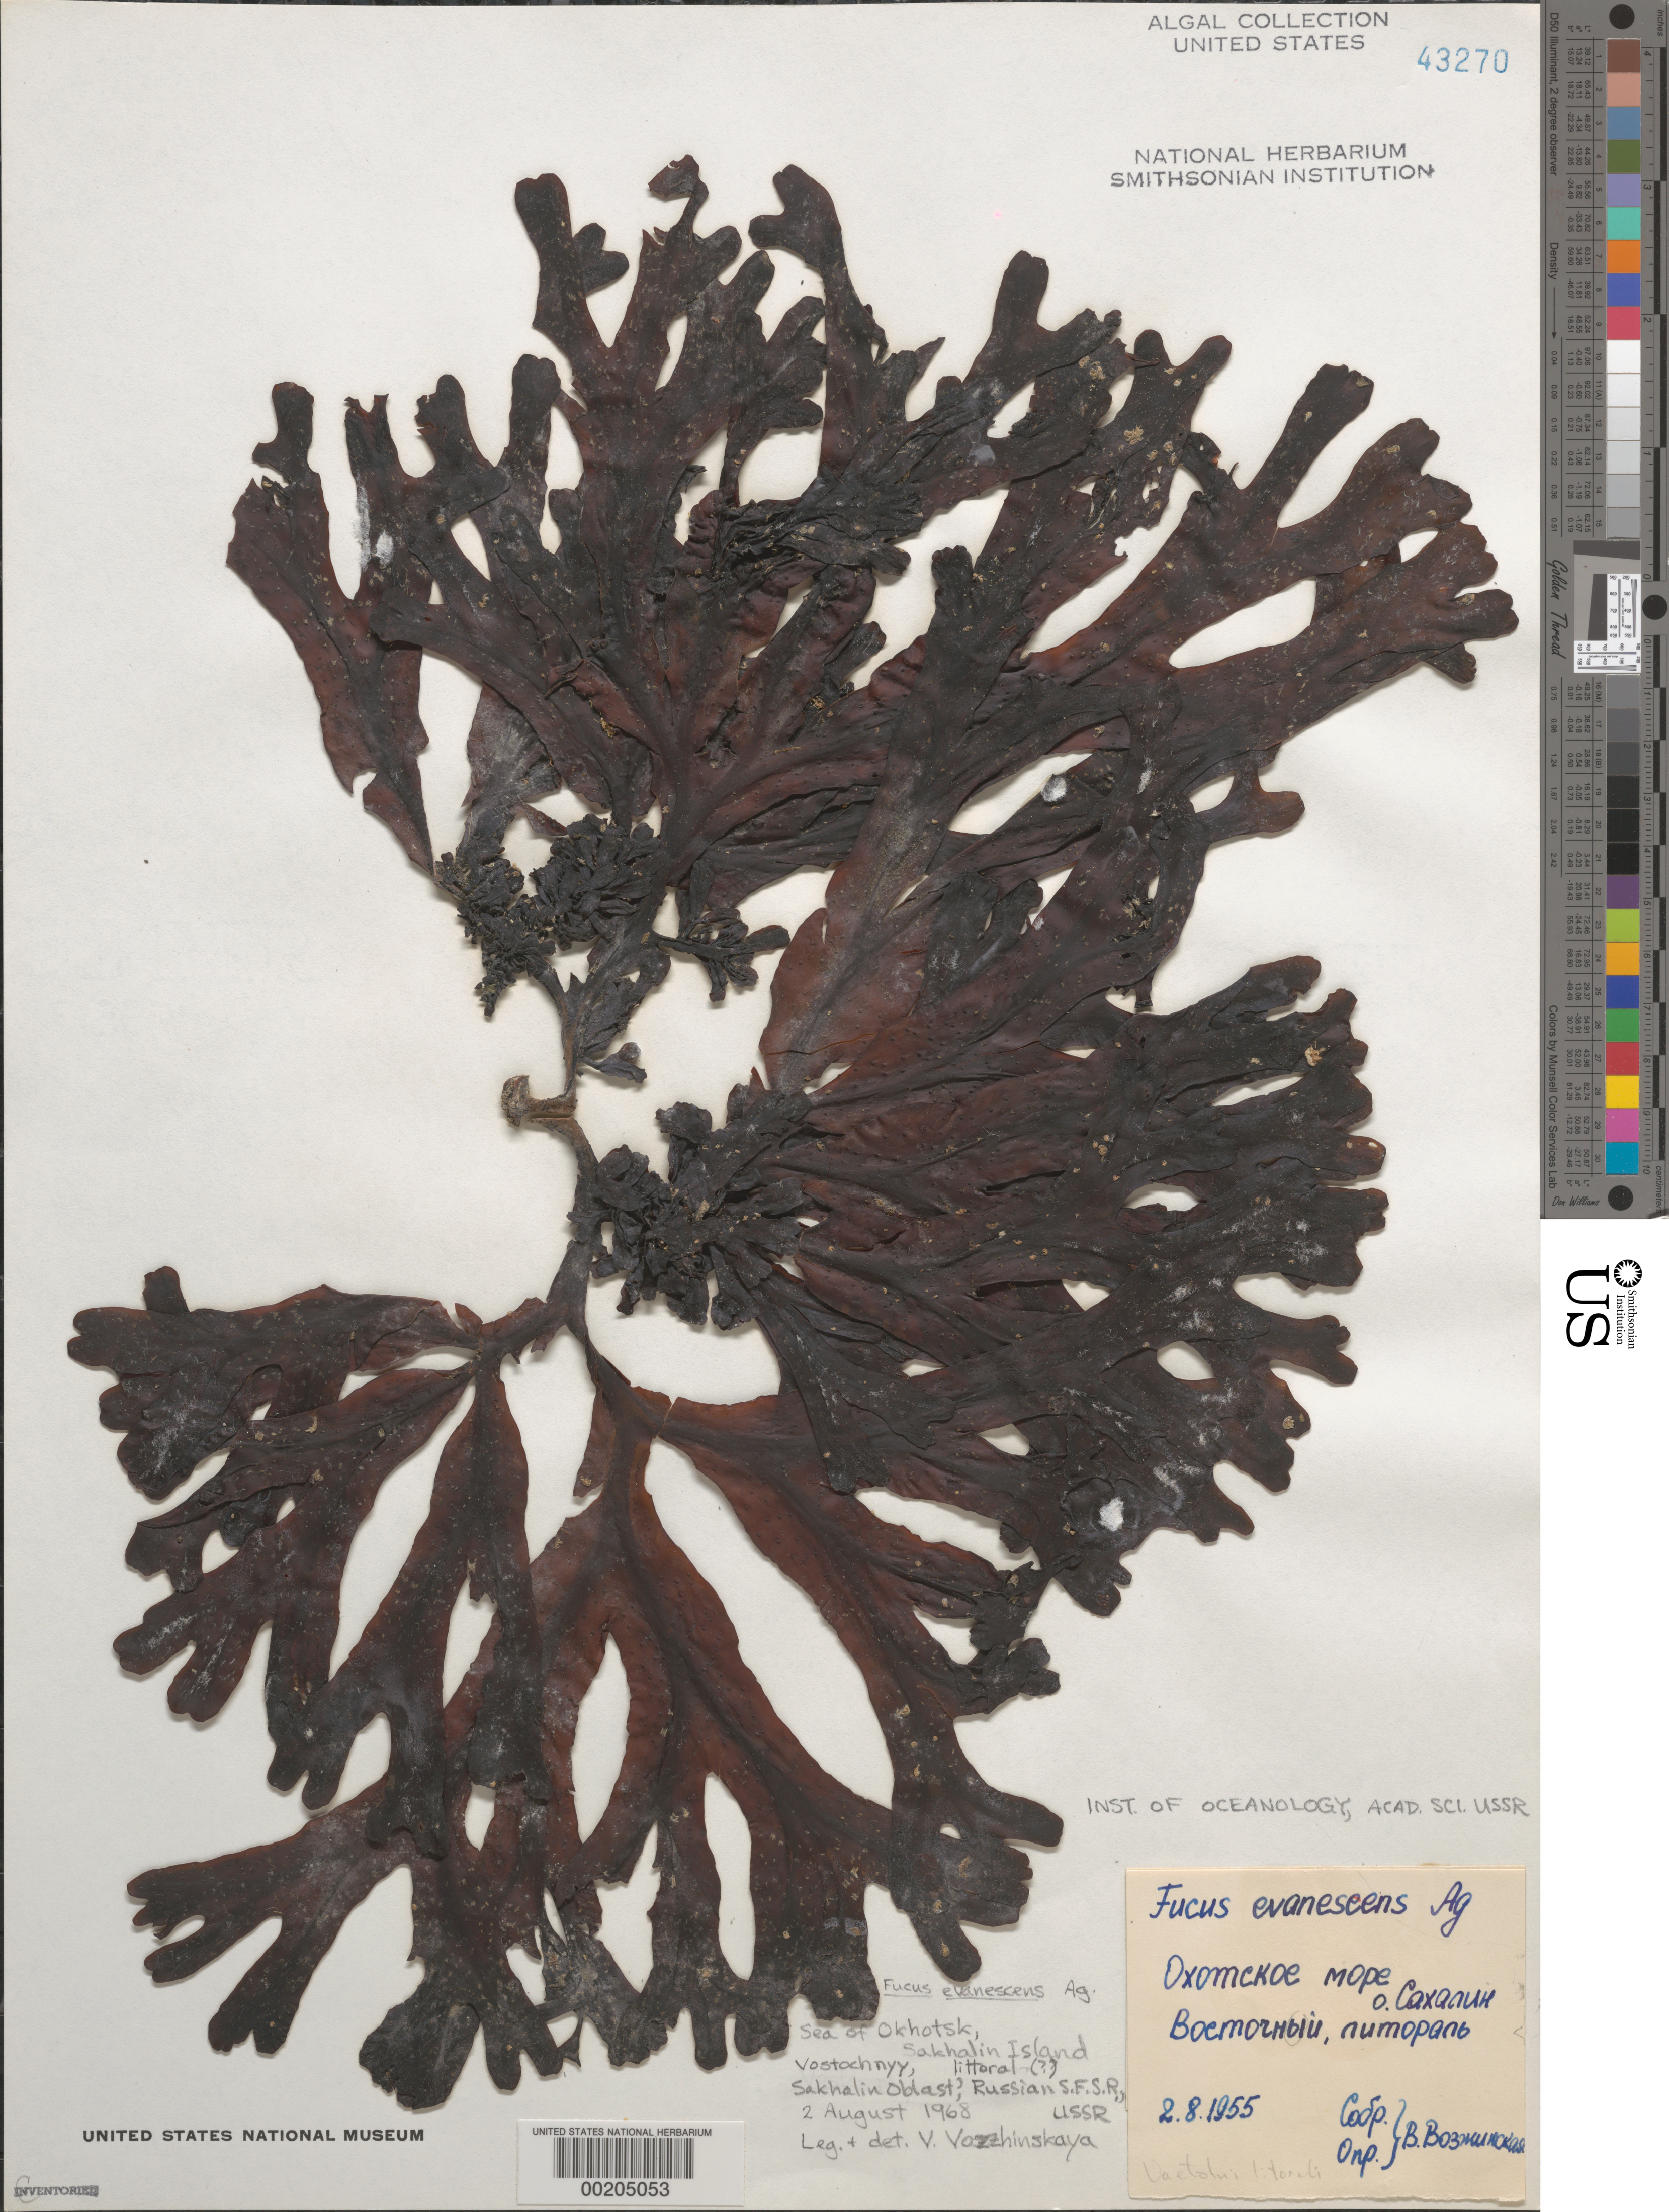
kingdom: Chromista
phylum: Ochrophyta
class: Phaeophyceae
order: Fucales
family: Fucaceae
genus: Fucus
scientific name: Fucus distichus subsp. evanescens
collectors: V. Vozzhinskaya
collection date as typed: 02 Aug 1955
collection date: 1955-08-02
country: Russian Federation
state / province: Sakhalin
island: Sakhalin Island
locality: Sea of Okhotsk, Vostochnyy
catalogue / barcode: US 43270